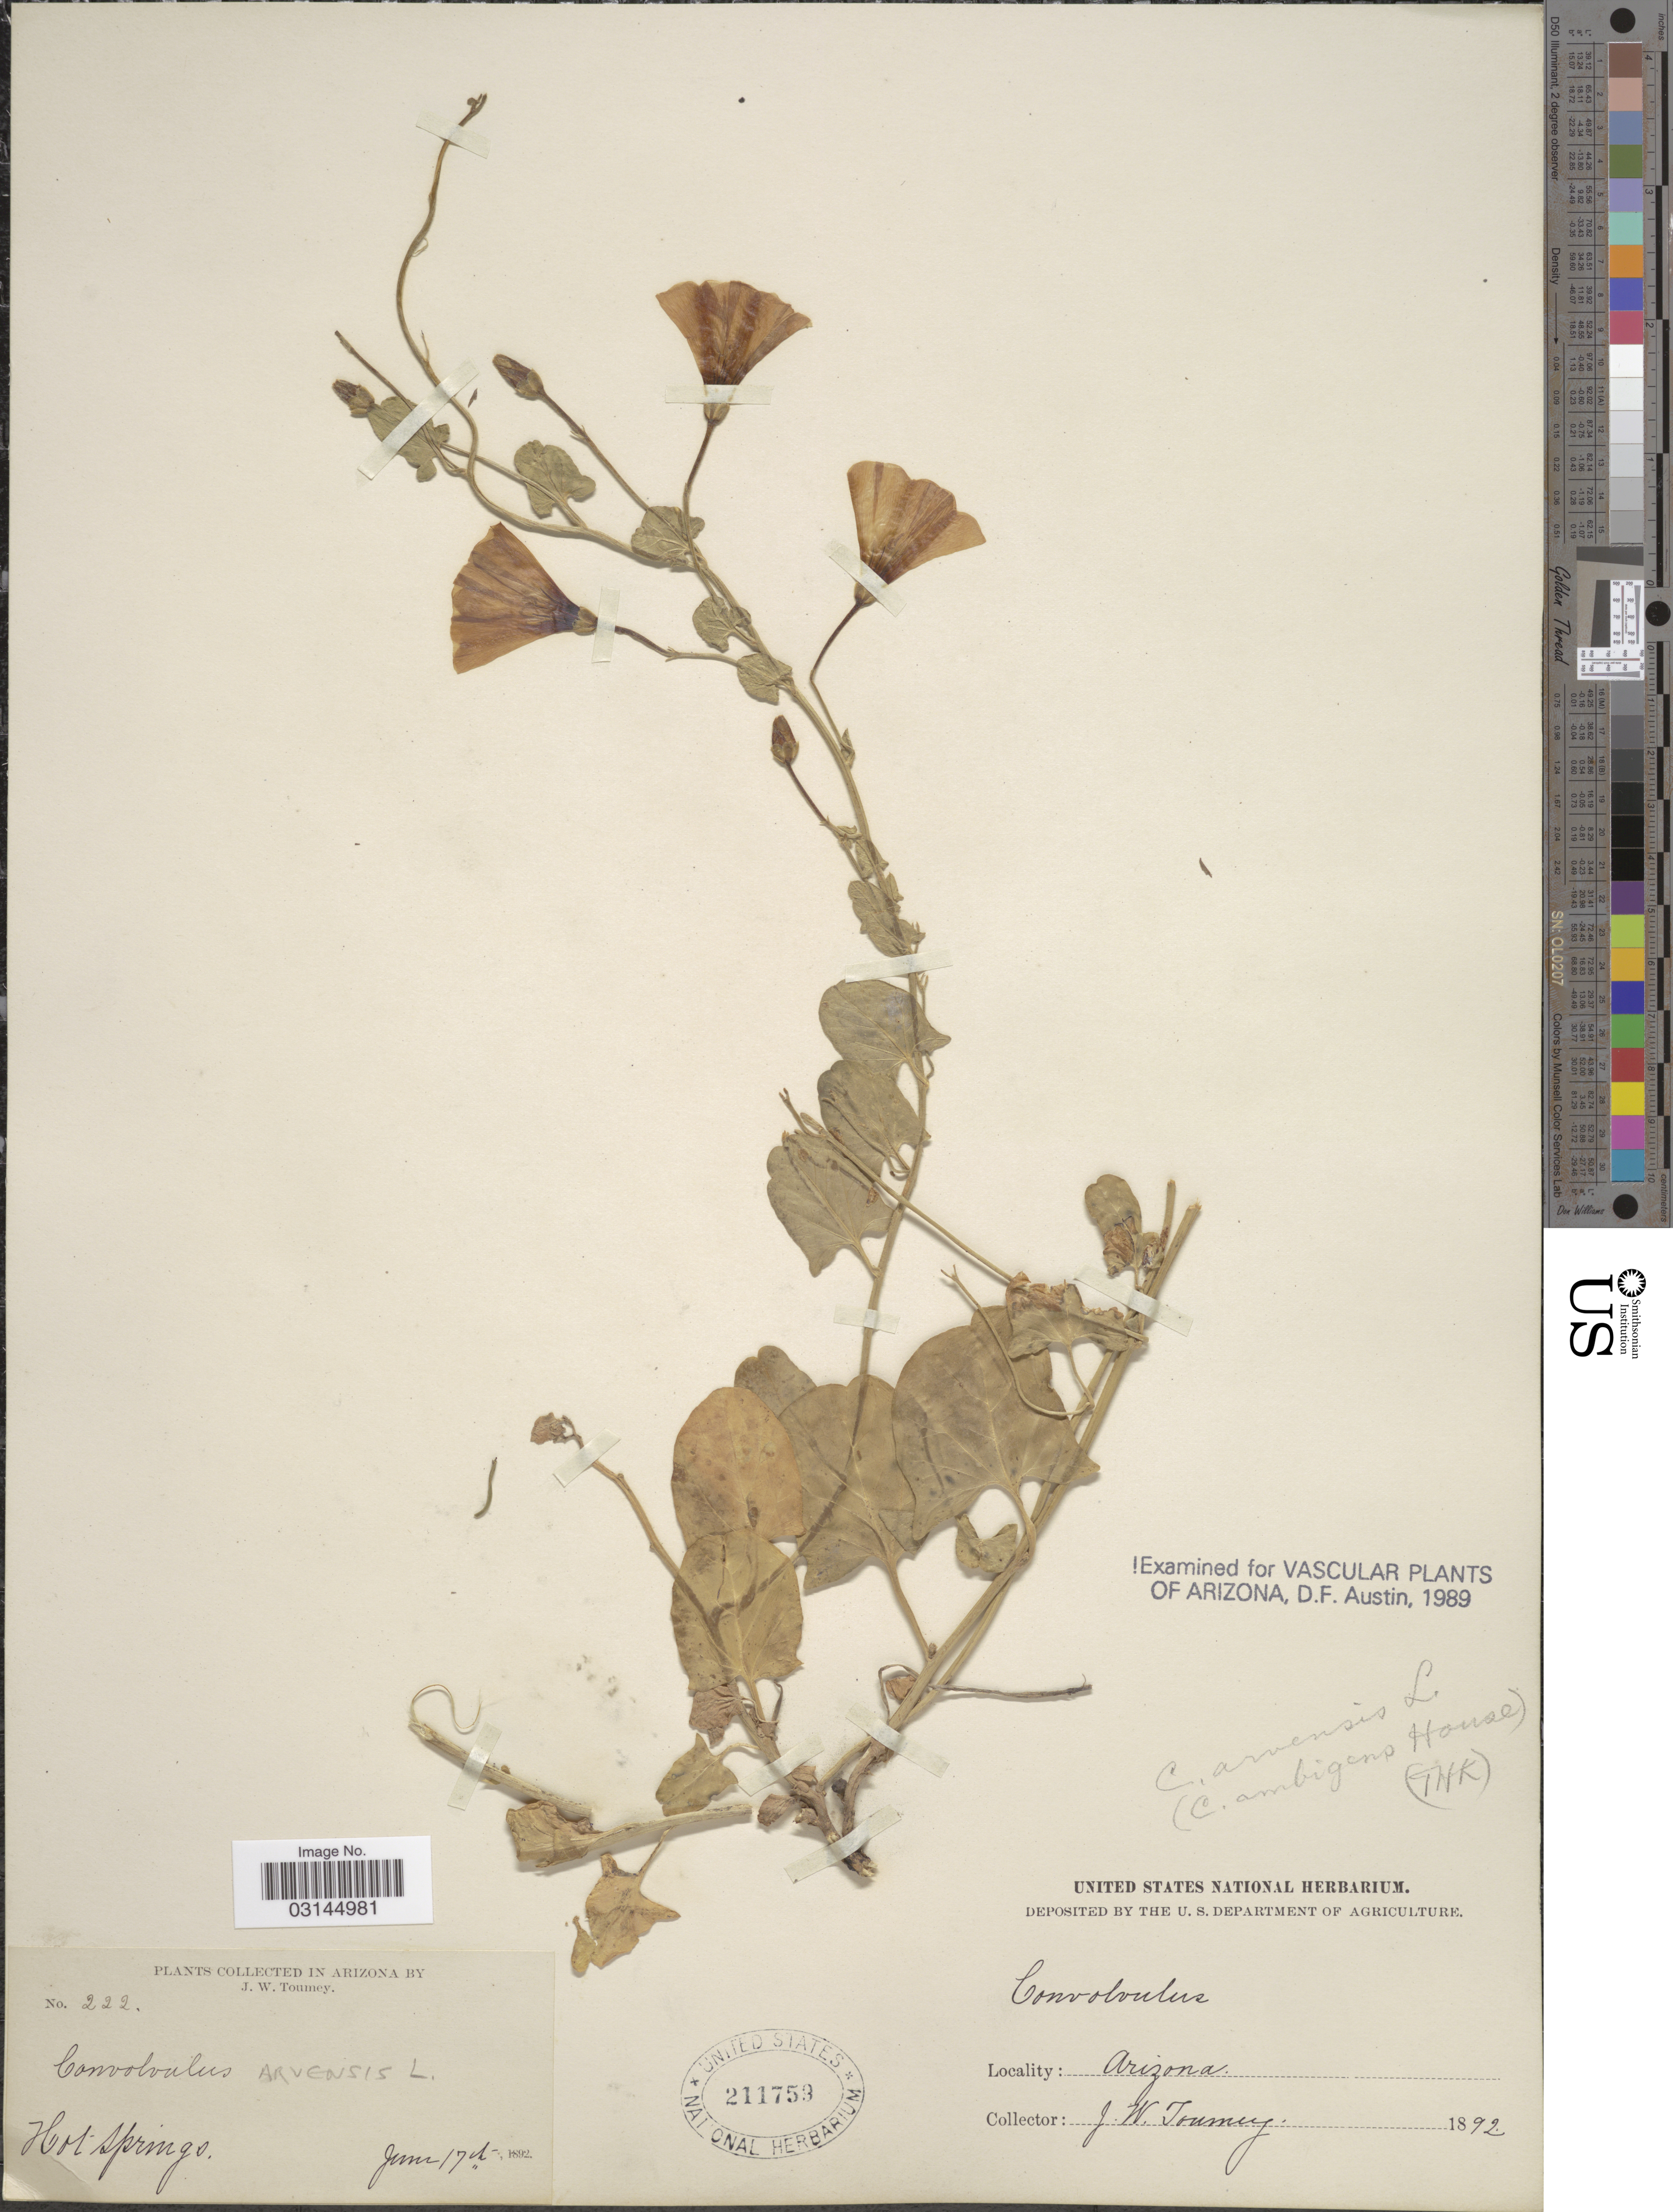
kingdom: Plantae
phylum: Tracheophyta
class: Magnoliopsida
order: Solanales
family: Convolvulaceae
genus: Convolvulus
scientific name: Convolvulus arvensis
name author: L.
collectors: J. W. Toumey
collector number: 222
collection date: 1892-06-17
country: United States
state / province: Arizona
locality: Hot Springs.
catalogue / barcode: US 211753